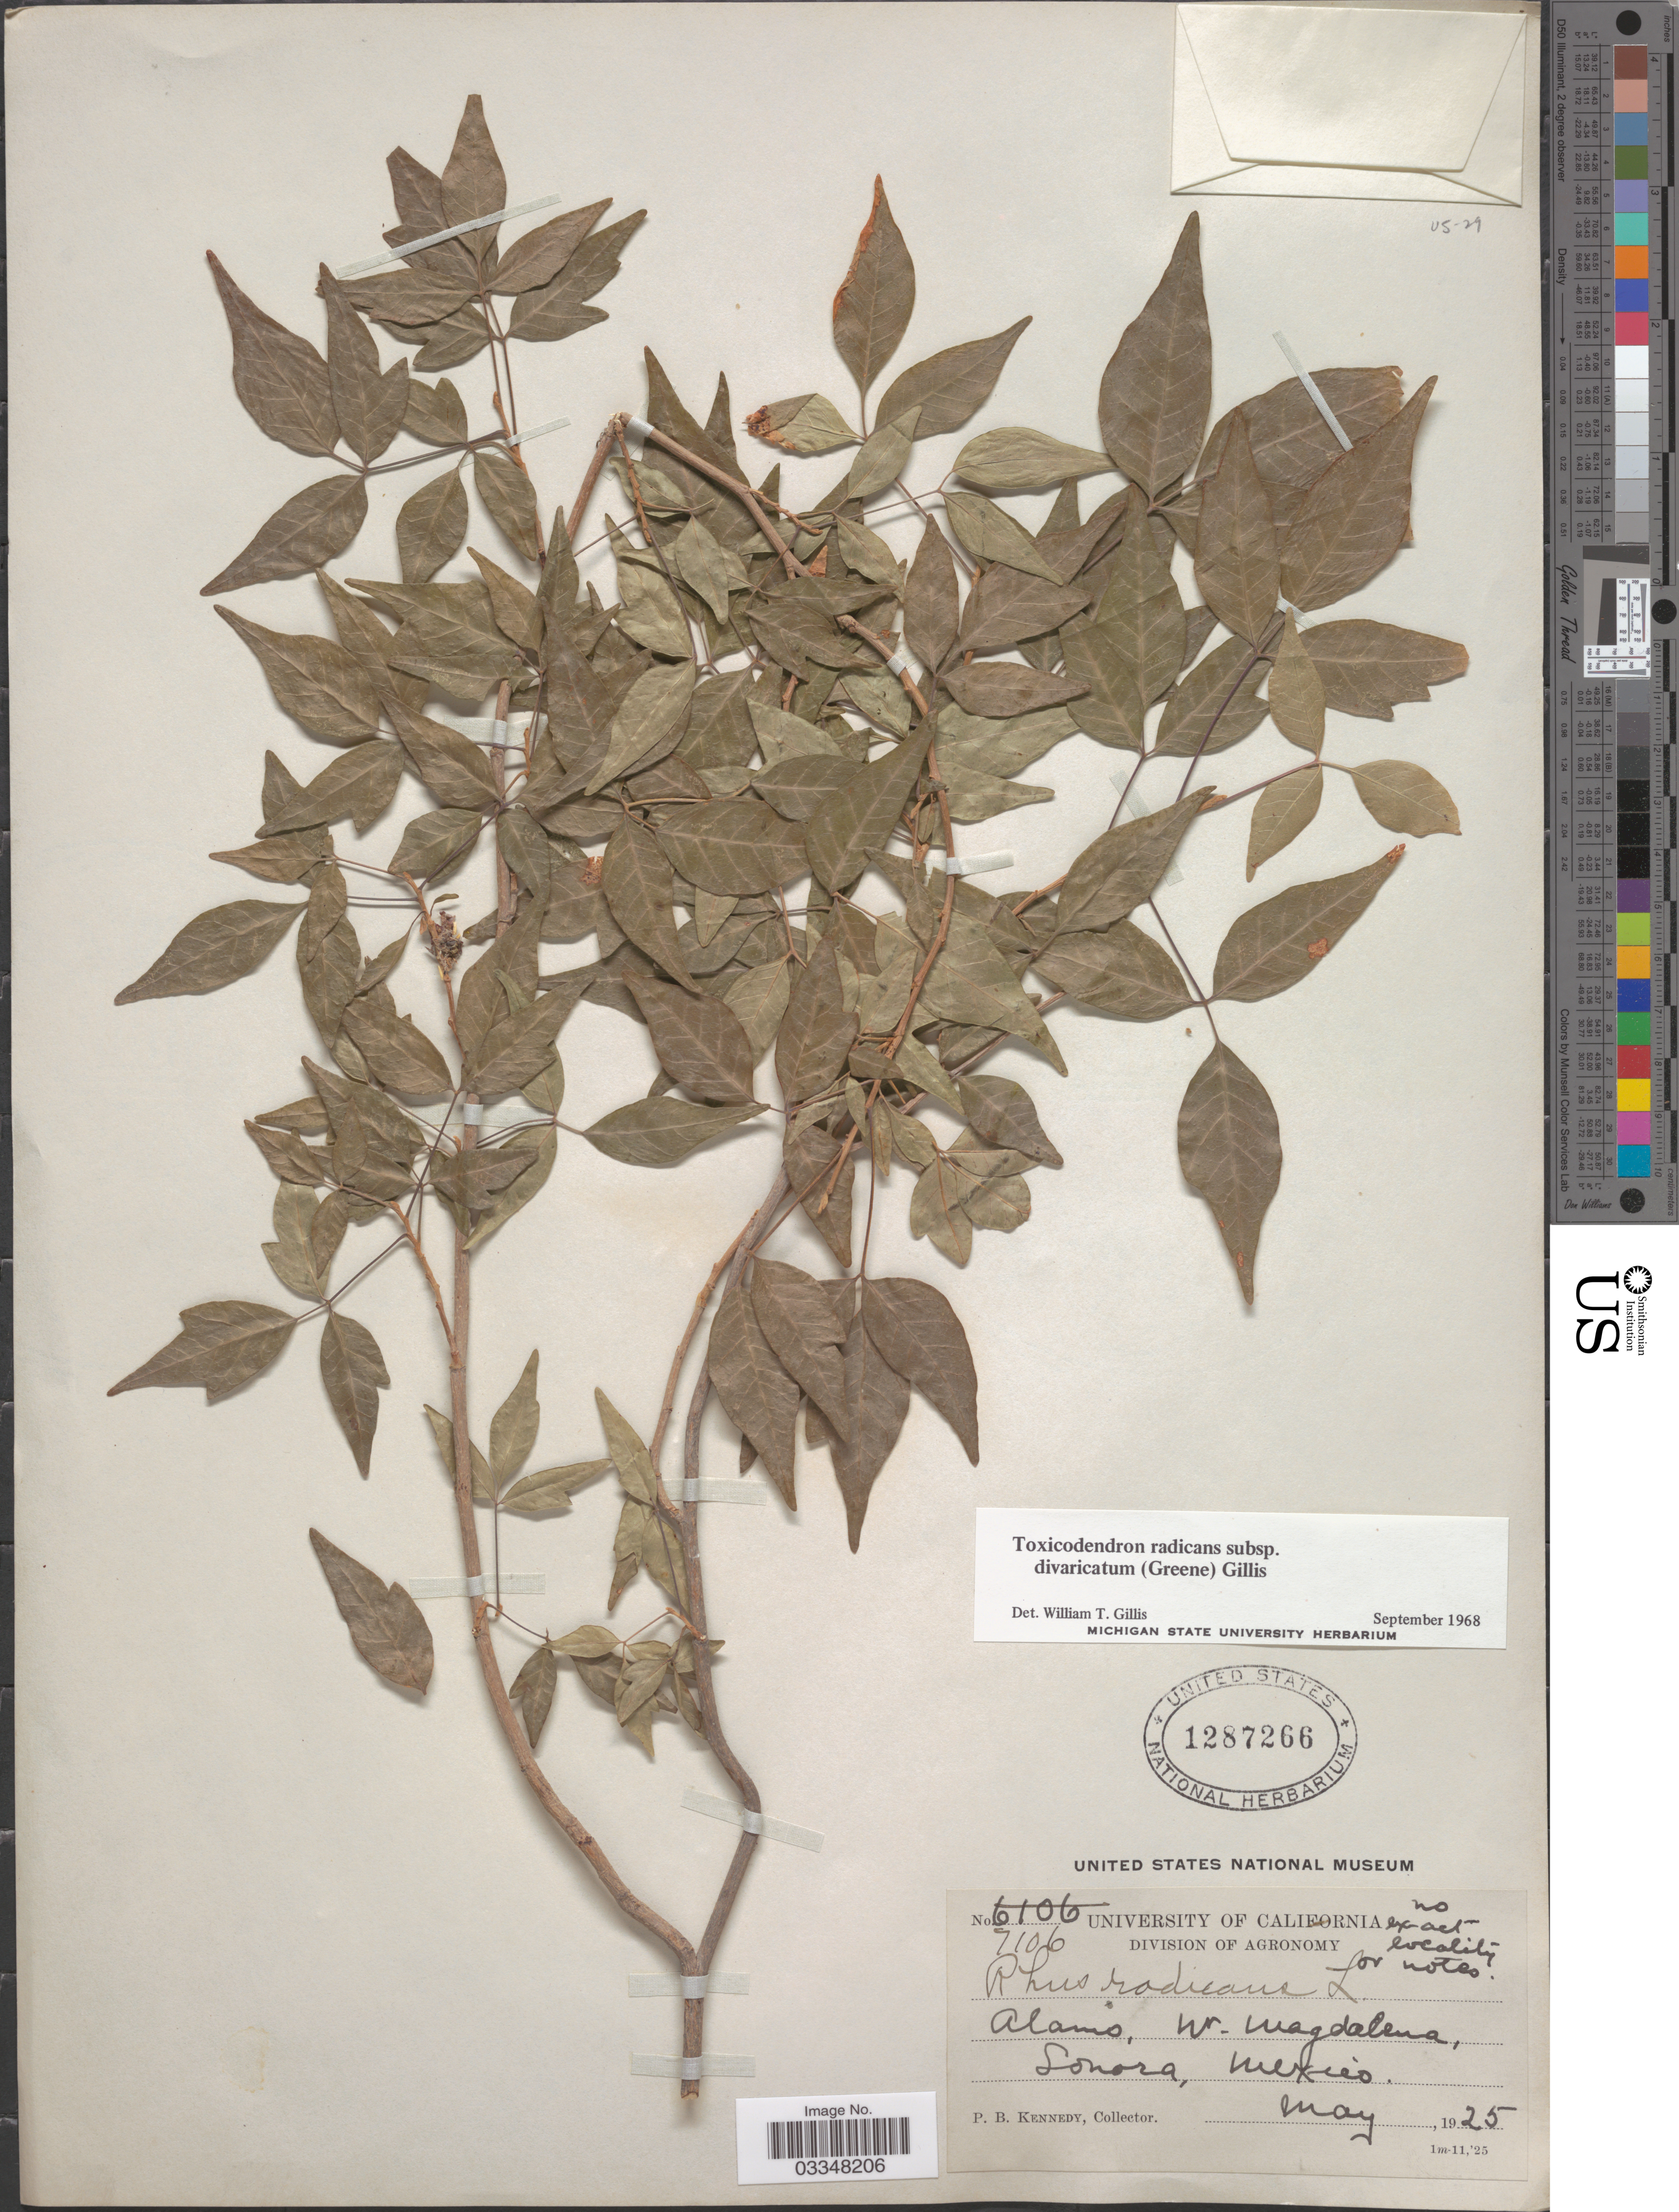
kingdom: Plantae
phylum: Tracheophyta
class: Magnoliopsida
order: Sapindales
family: Anacardiaceae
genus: Toxicodendron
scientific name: Toxicodendron radicans subsp. divaricatum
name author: (Greene) Gillis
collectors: P. B. Kennedy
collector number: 7106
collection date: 1925-05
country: Mexico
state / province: Sonora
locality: Alamo, W - Magdalena.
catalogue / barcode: US 1287266